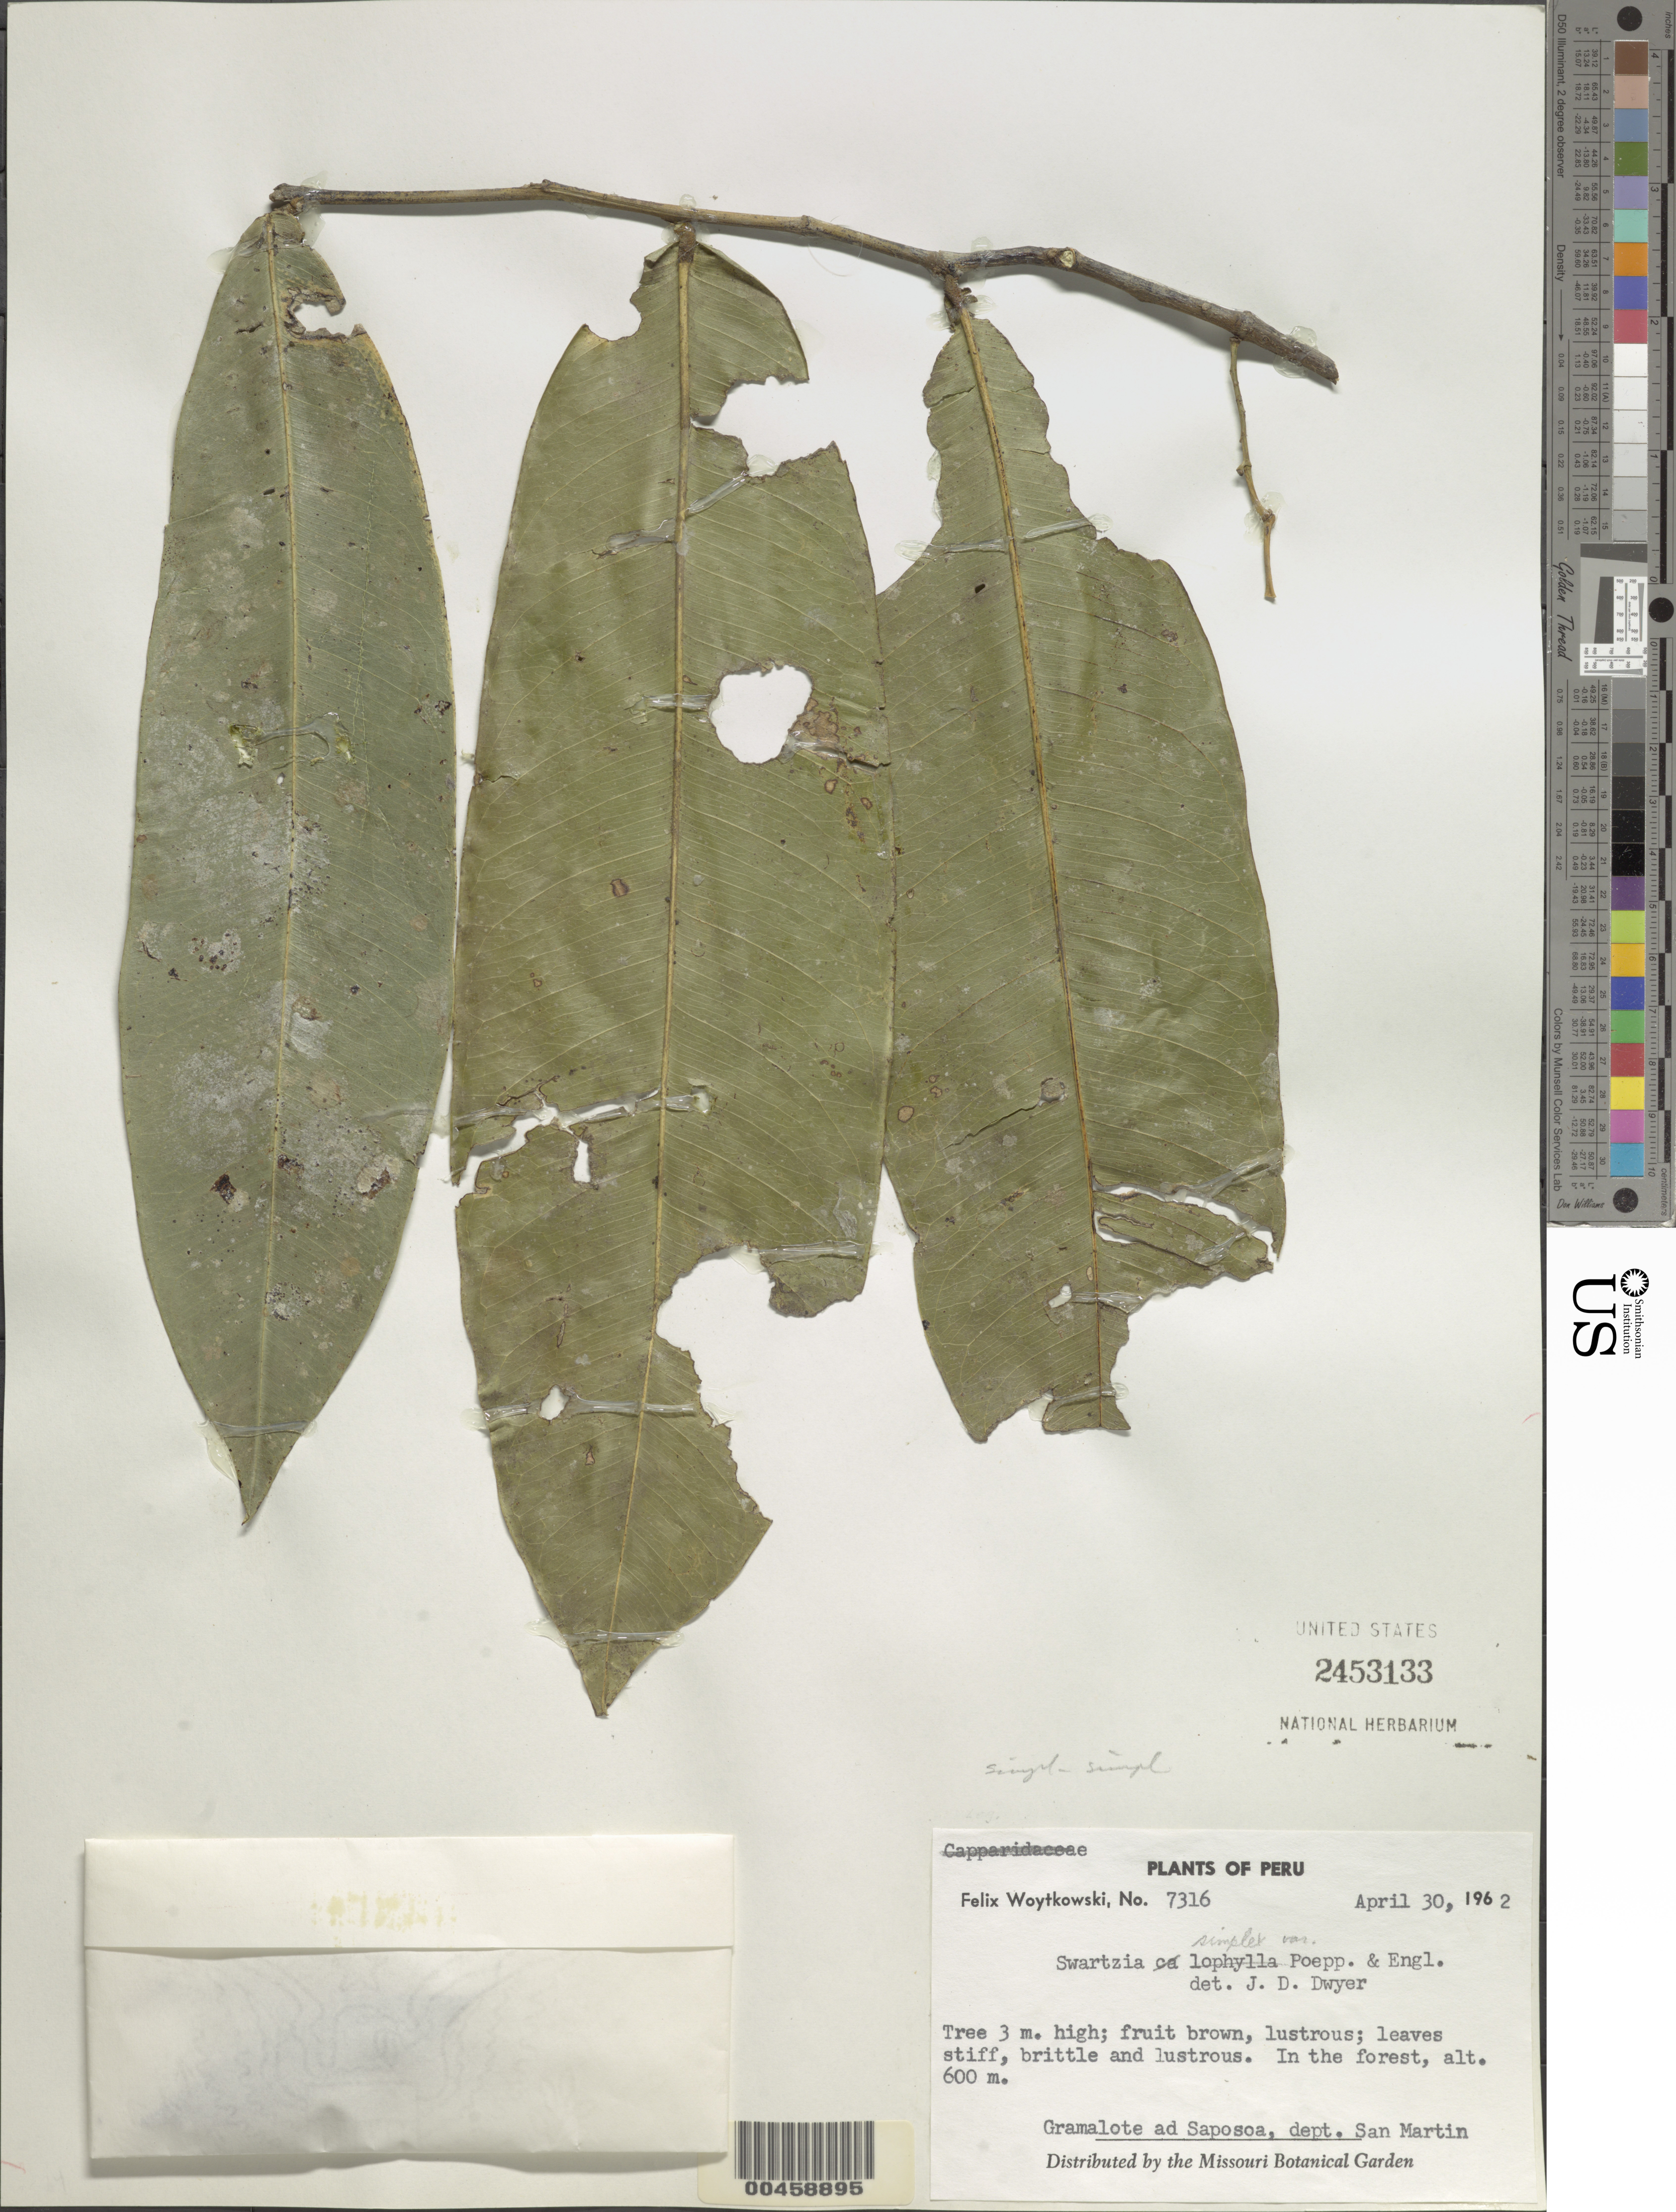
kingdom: Plantae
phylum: Tracheophyta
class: Magnoliopsida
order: Fabales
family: Fabaceae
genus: Swartzia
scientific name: Swartzia simplex var. simplex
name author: (Sw.) Spreng.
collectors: F. Woytkowski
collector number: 7316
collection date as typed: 30 Apr 1962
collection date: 1962-04-30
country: Peru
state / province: San Martín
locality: Gramalote ad saposoa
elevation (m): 600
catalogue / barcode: US 2453133